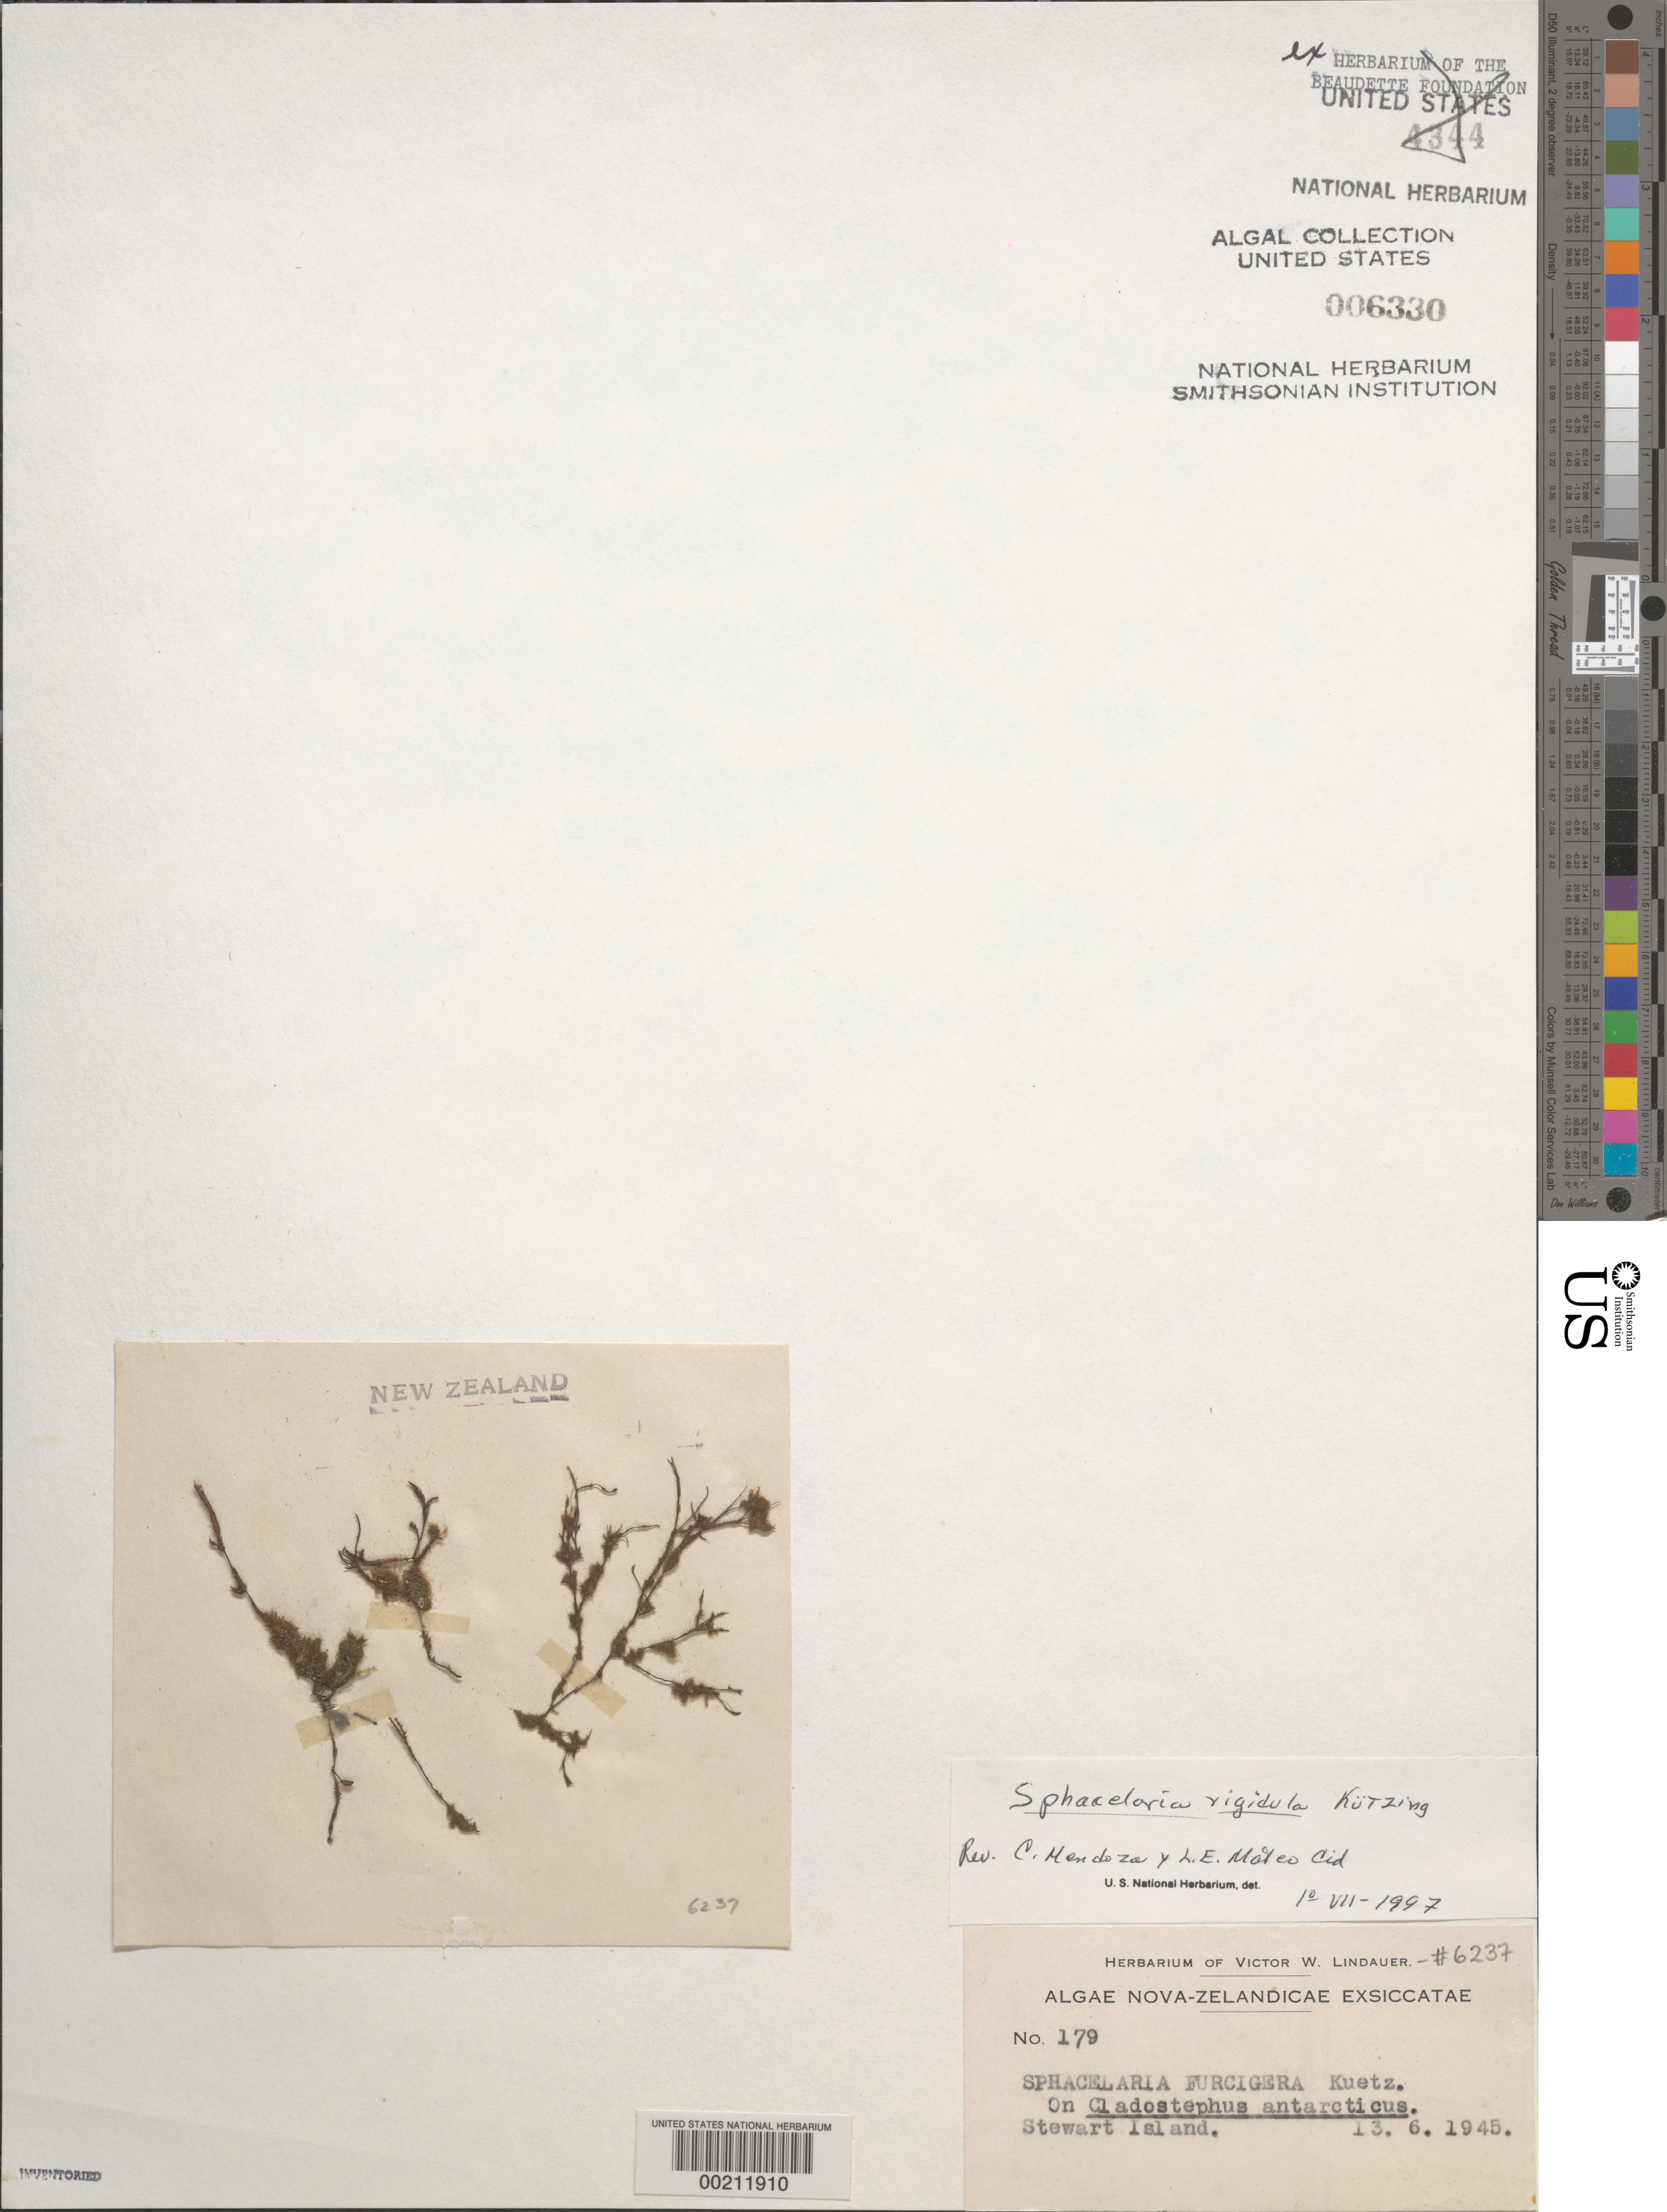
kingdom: Chromista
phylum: Ochrophyta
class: Phaeophyceae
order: Sphacelariales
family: Sphacelariaceae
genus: Sphacelaria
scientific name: Sphacelaria rigidula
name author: Kütz.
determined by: Mendoza G., C.; Mateo. Cid, L. E.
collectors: V. Lindauer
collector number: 6237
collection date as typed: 13 Jun 1945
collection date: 1945-06-13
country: New Zealand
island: Stewart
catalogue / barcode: US 6330